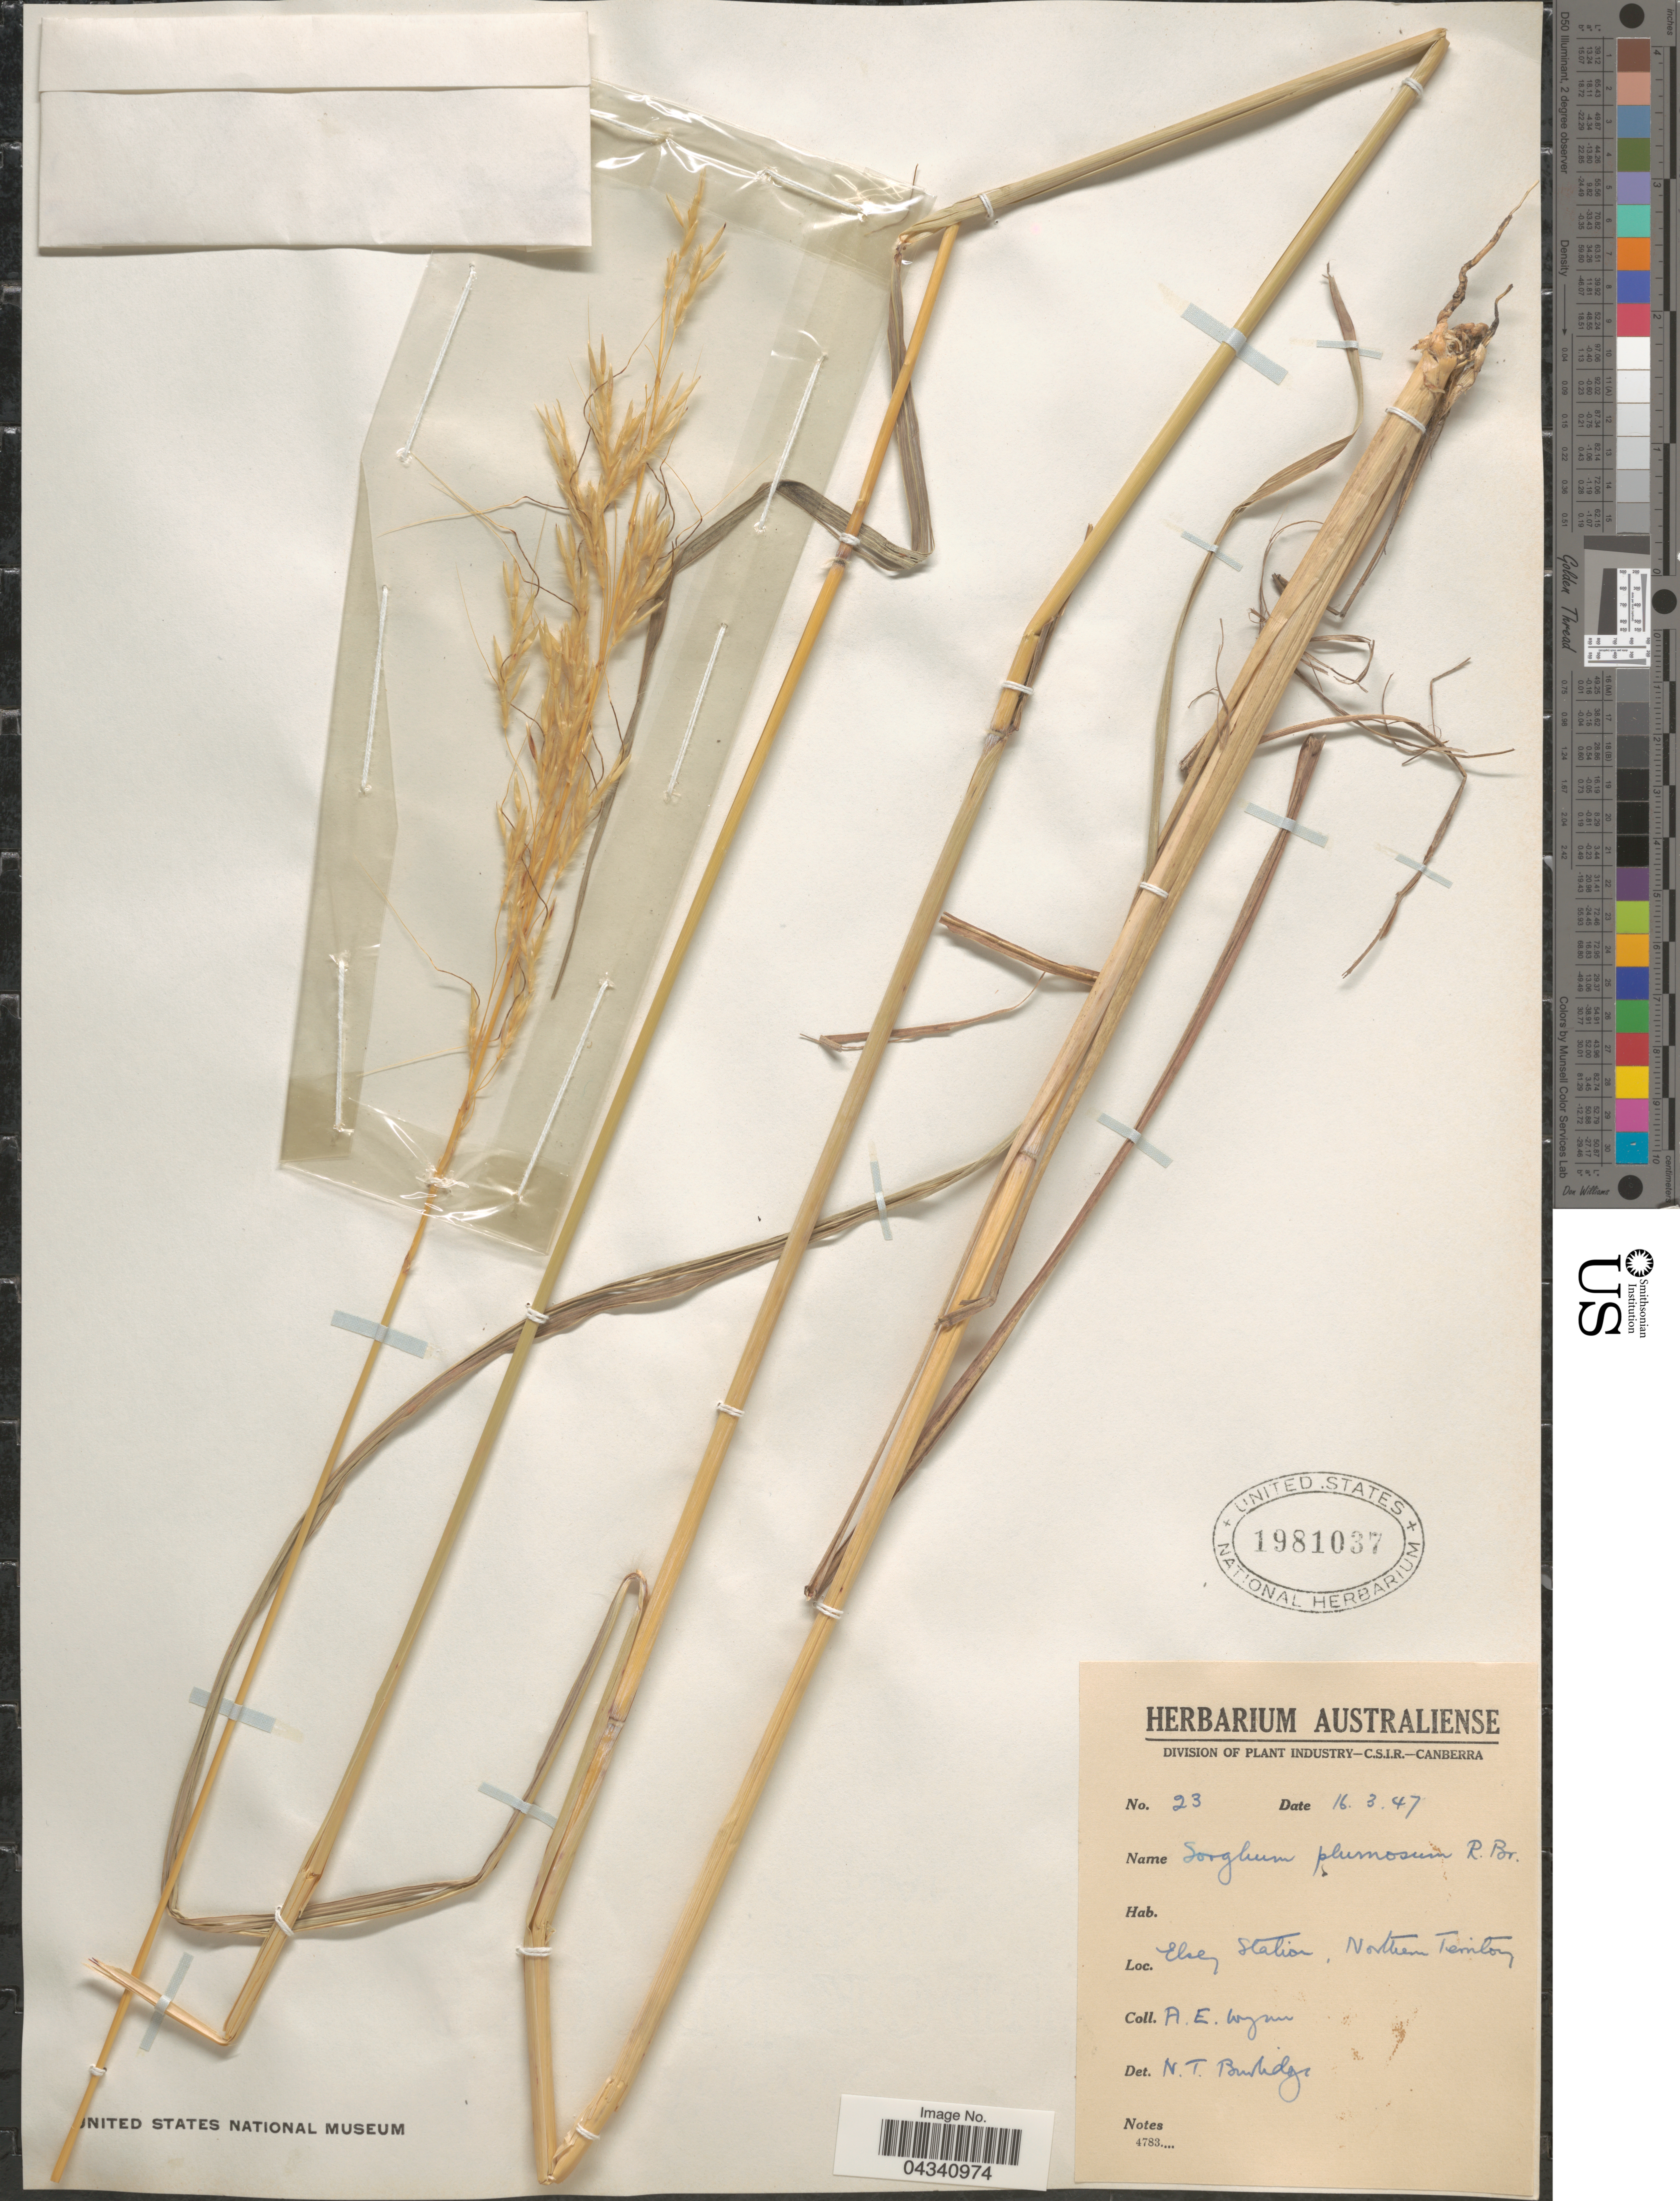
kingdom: Plantae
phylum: Tracheophyta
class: Liliopsida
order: Poales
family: Poaceae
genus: Sorghum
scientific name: Sorghum plumosum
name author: (R. Br.) P. Beauv.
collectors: A. Wynn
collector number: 23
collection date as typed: Transcribed d/m/y: 16/3/47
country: Australia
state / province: Northern Territory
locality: Elsey Station.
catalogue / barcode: US 1981037